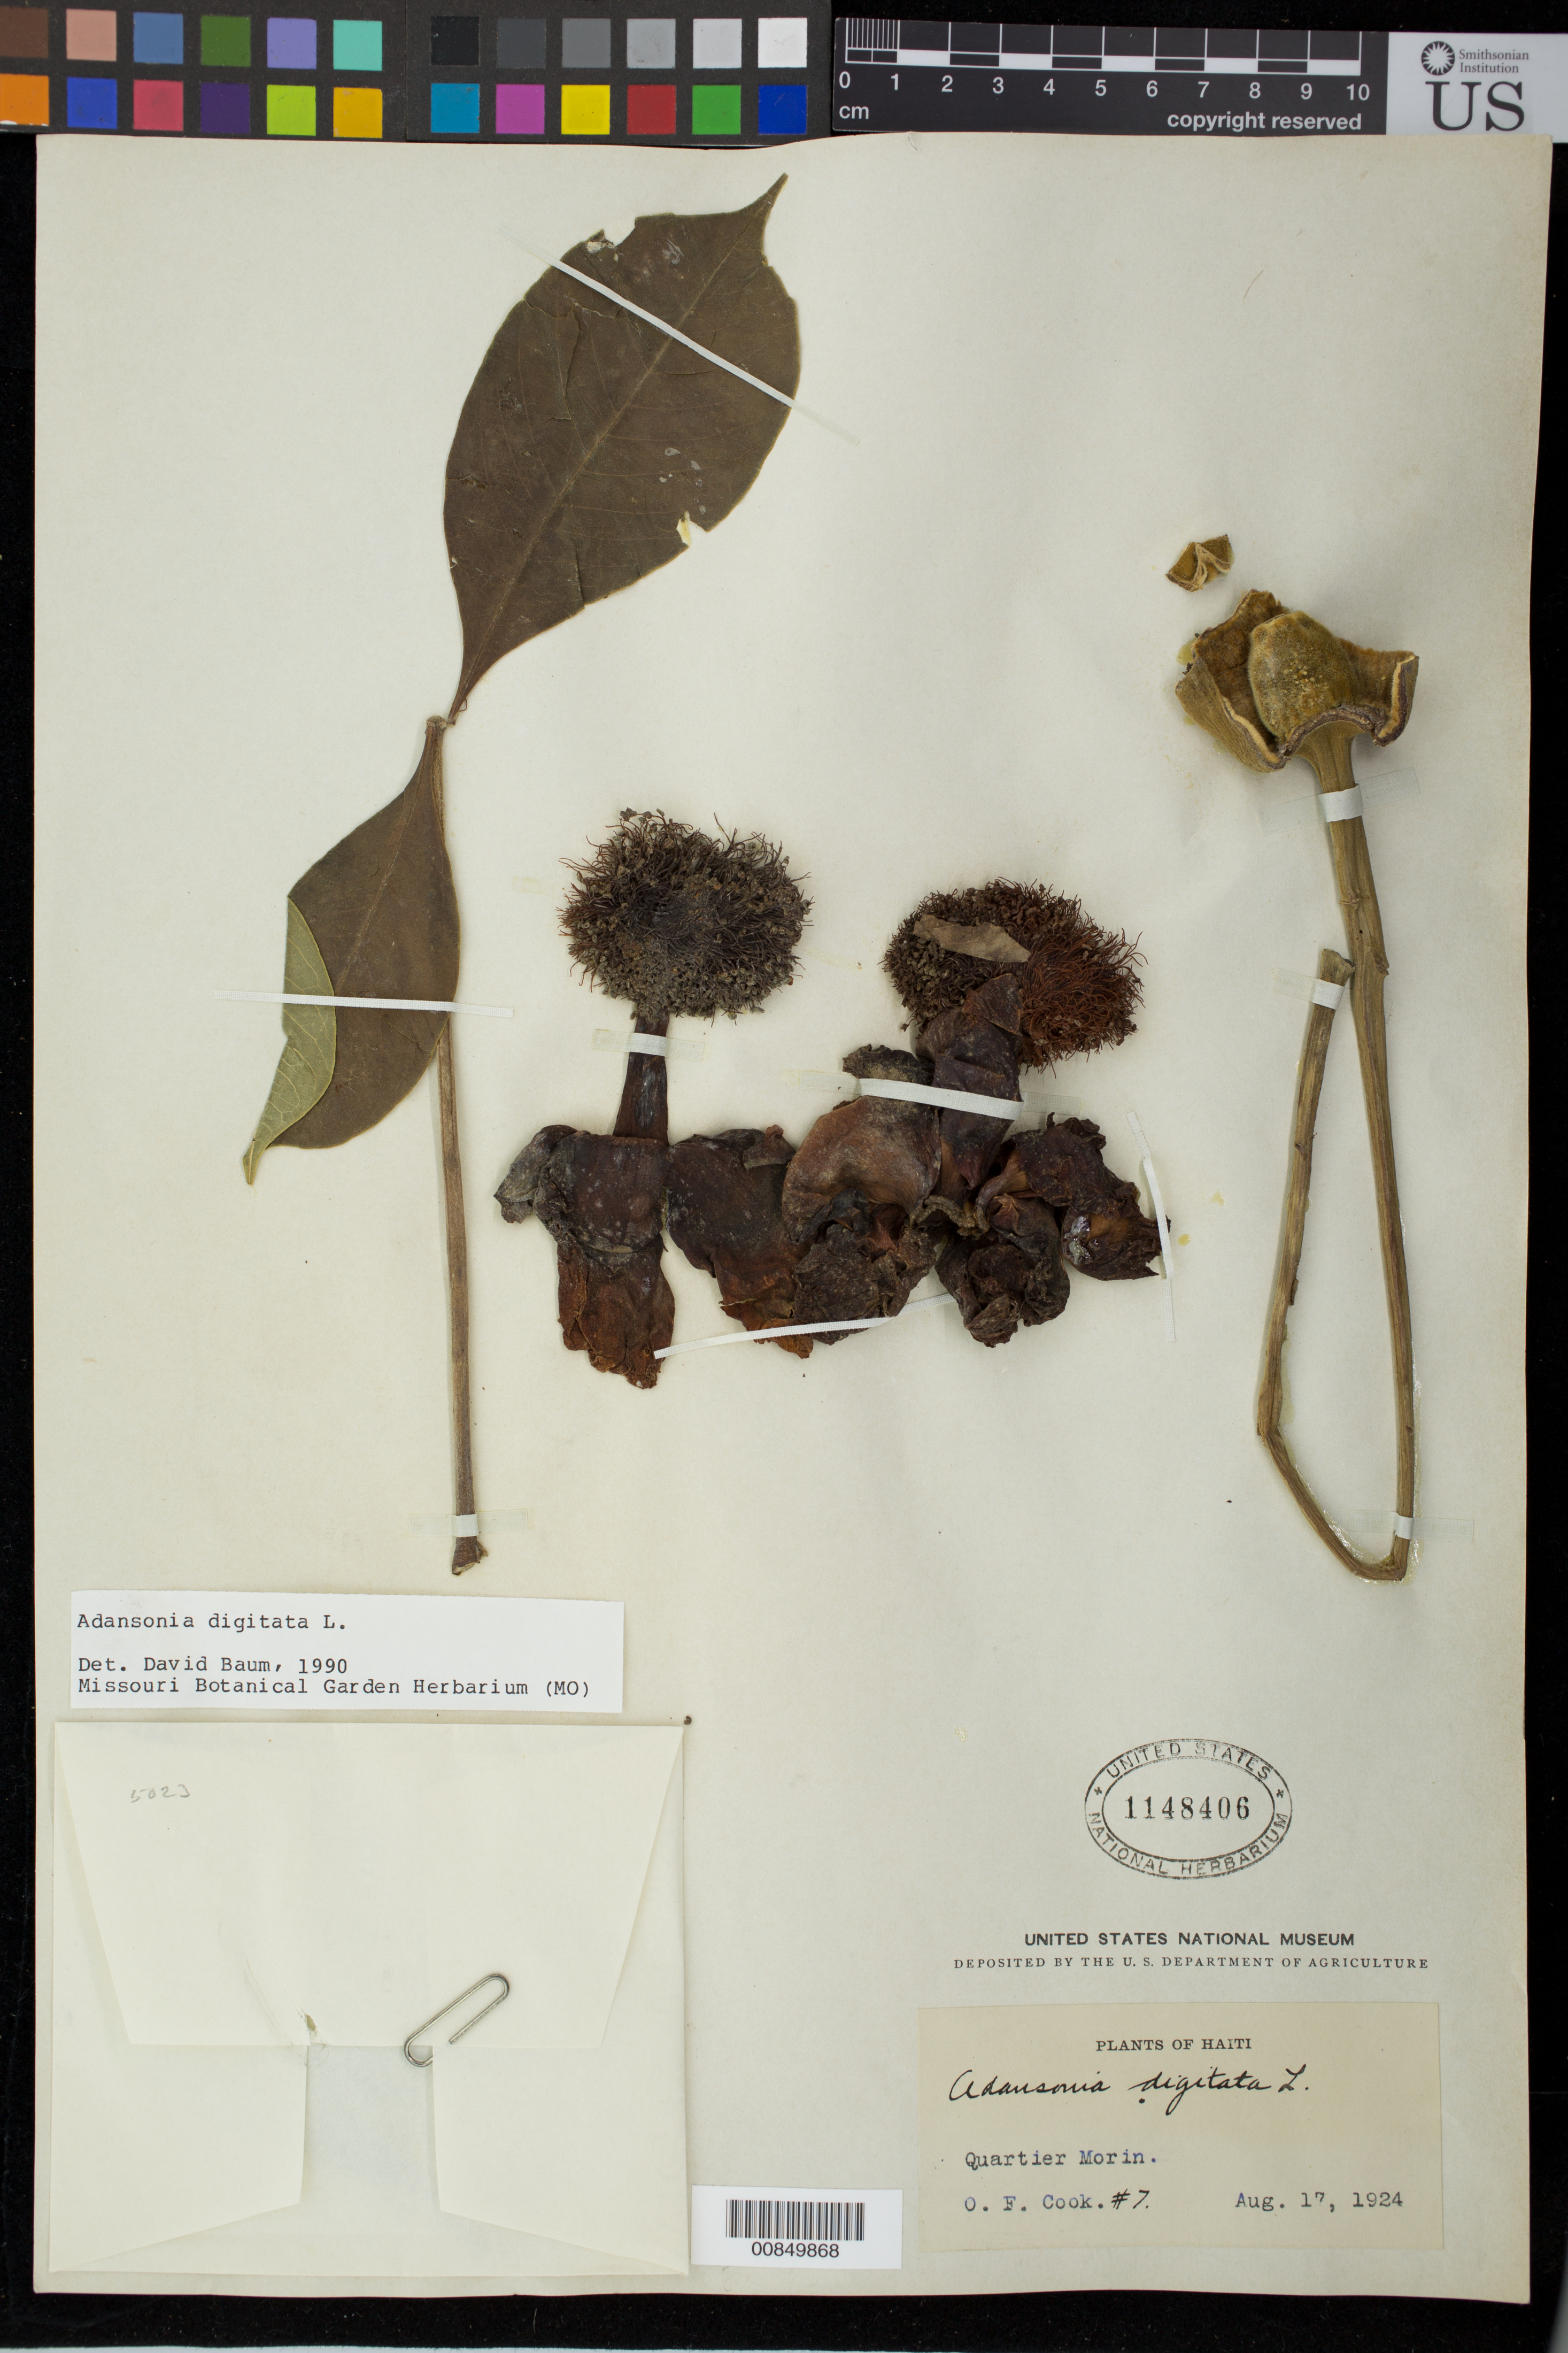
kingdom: Plantae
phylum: Tracheophyta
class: Magnoliopsida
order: Malvales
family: Malvaceae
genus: Adansonia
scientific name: Adansonia digitata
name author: L.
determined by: Baum, D.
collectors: O. F. Cook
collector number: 7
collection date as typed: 17 Aug 1924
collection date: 1924-08-17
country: Haiti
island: Hispaniola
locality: Quartier Morin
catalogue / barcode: US 1148406